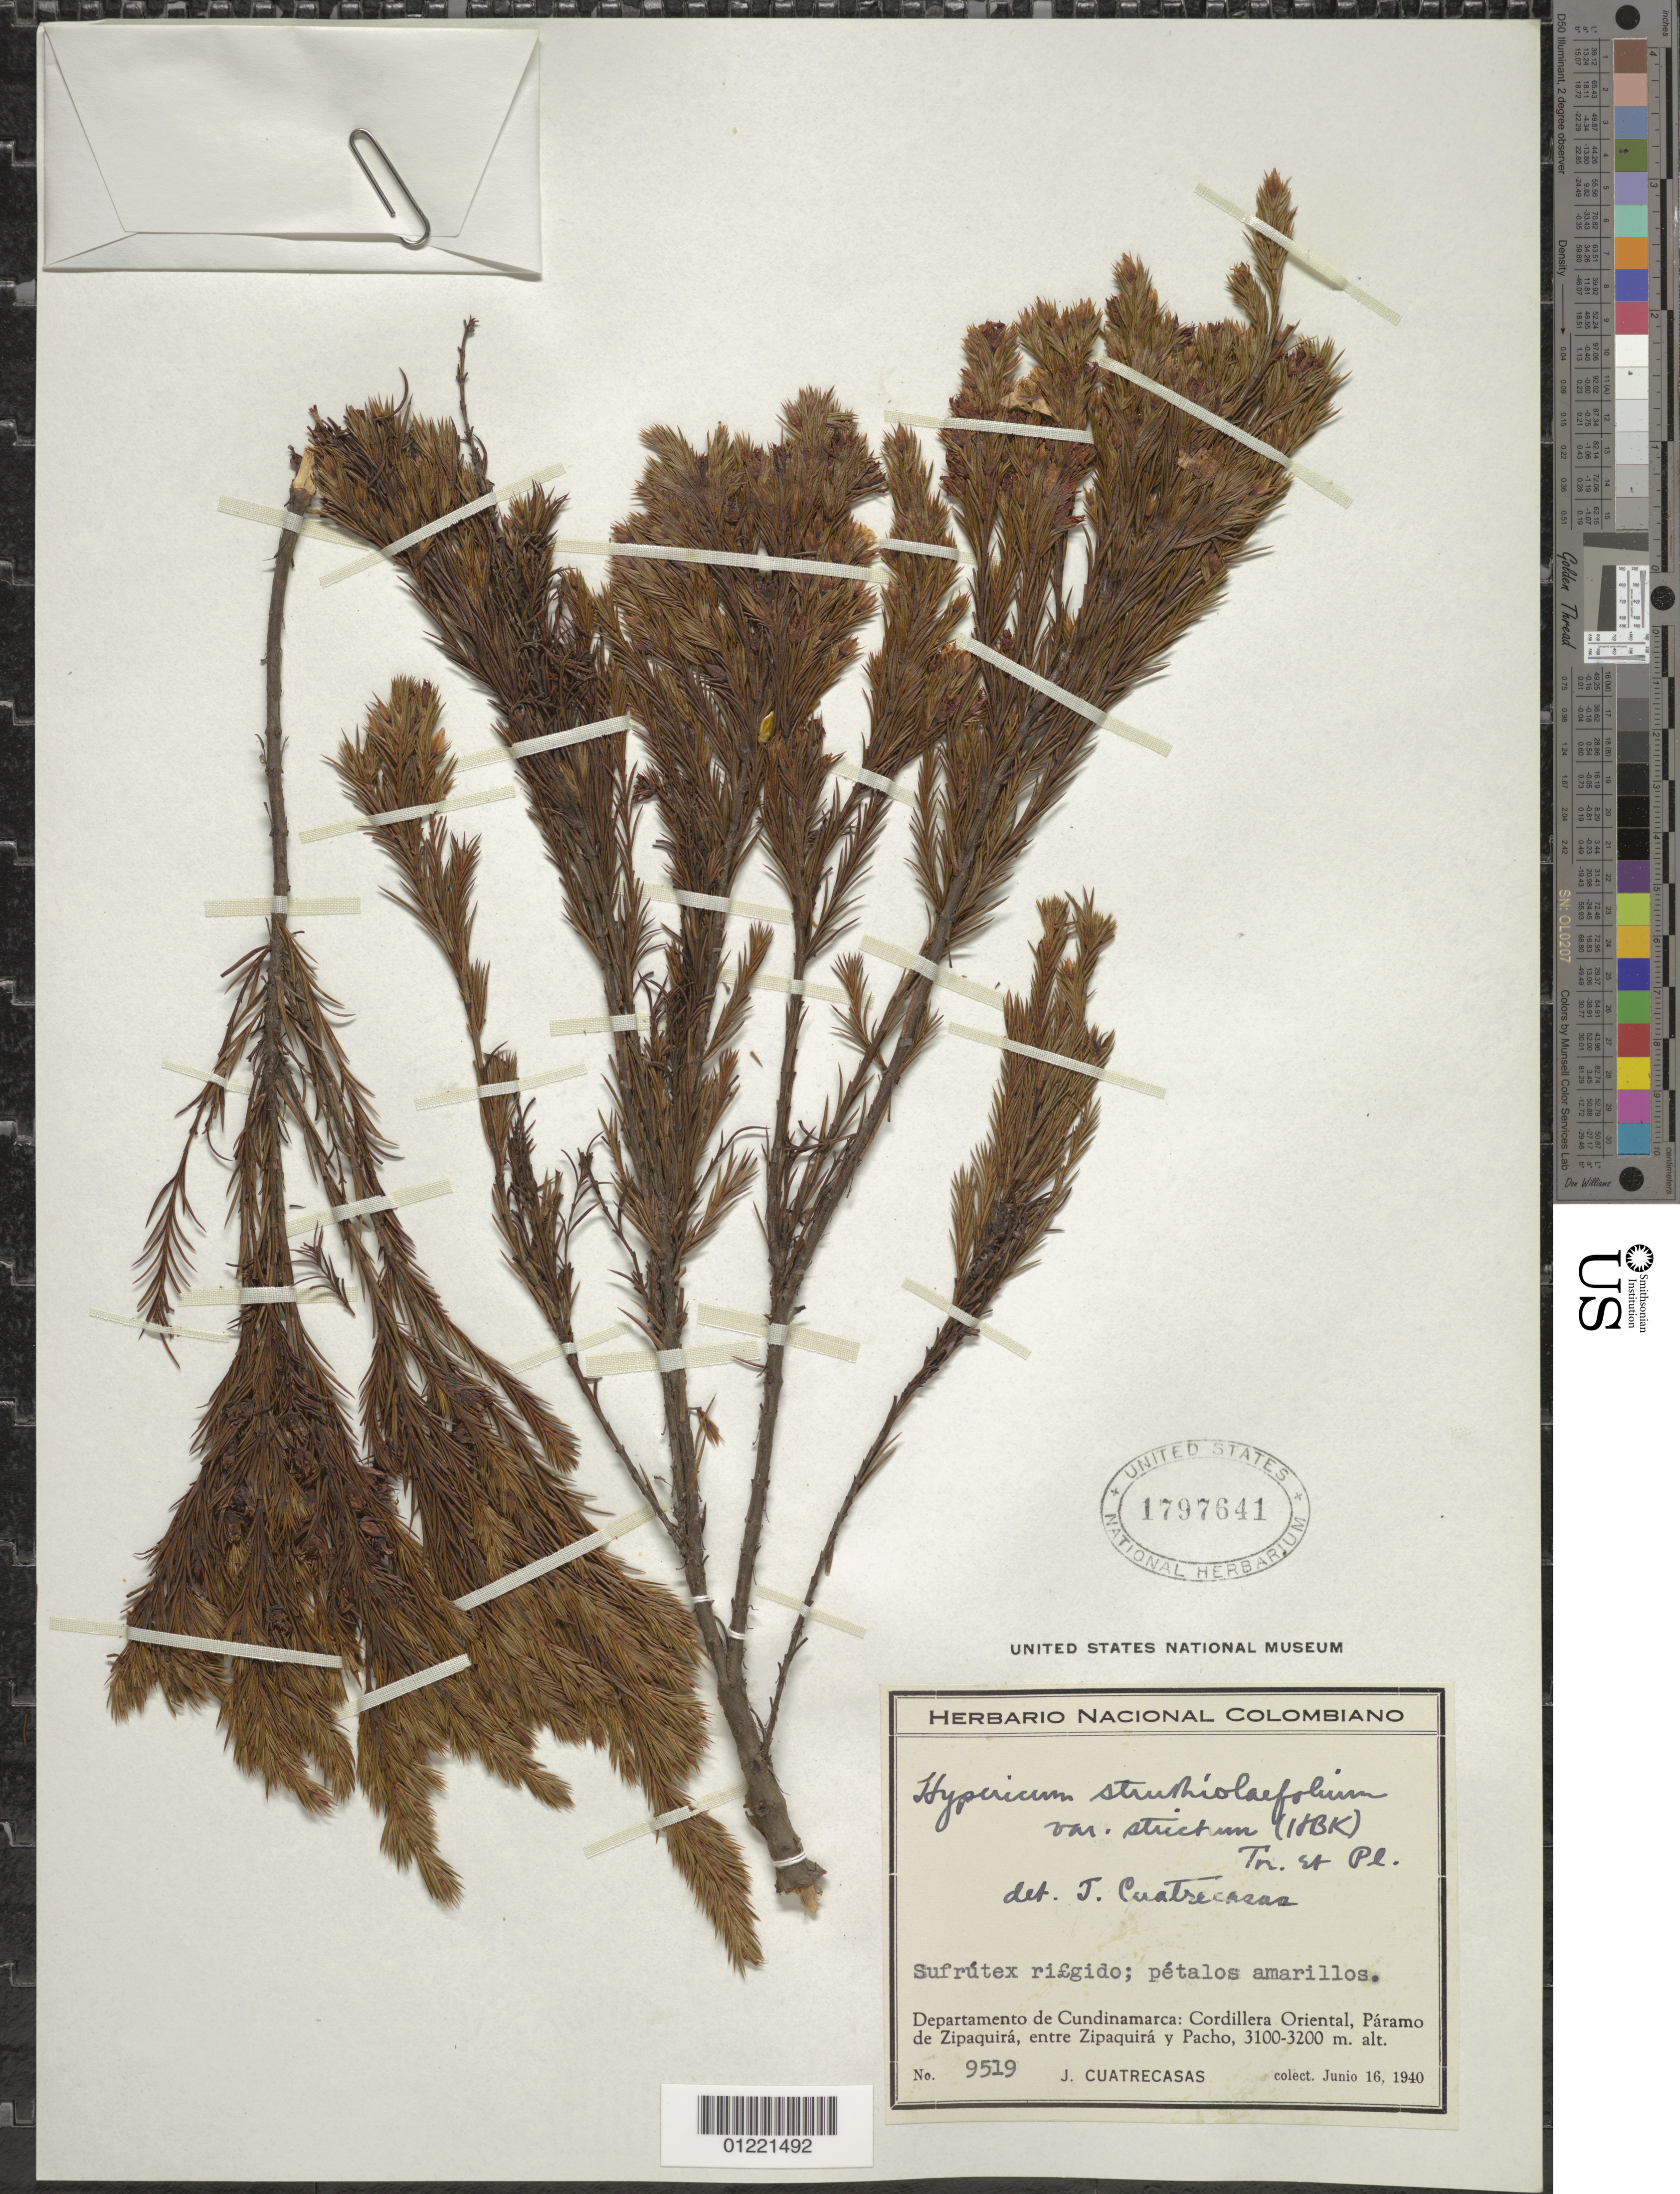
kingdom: Plantae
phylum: Tracheophyta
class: Magnoliopsida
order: Malpighiales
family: Hypericaceae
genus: Hypericum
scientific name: Hypericum juniperinum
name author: Kunth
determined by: Strong, Mark T., (BOT), Smithsonian Institution - National Museum of Natural History (UNITED STATES)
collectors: J. Cuatrecasas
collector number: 9519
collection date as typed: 16 Jun 1940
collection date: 1940-06-16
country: Colombia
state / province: Cundinamarca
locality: Cordillera Oriental, Páramo de Zipaquira, entre Zipaquira y Pacho.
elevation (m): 3100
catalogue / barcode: US 1797641